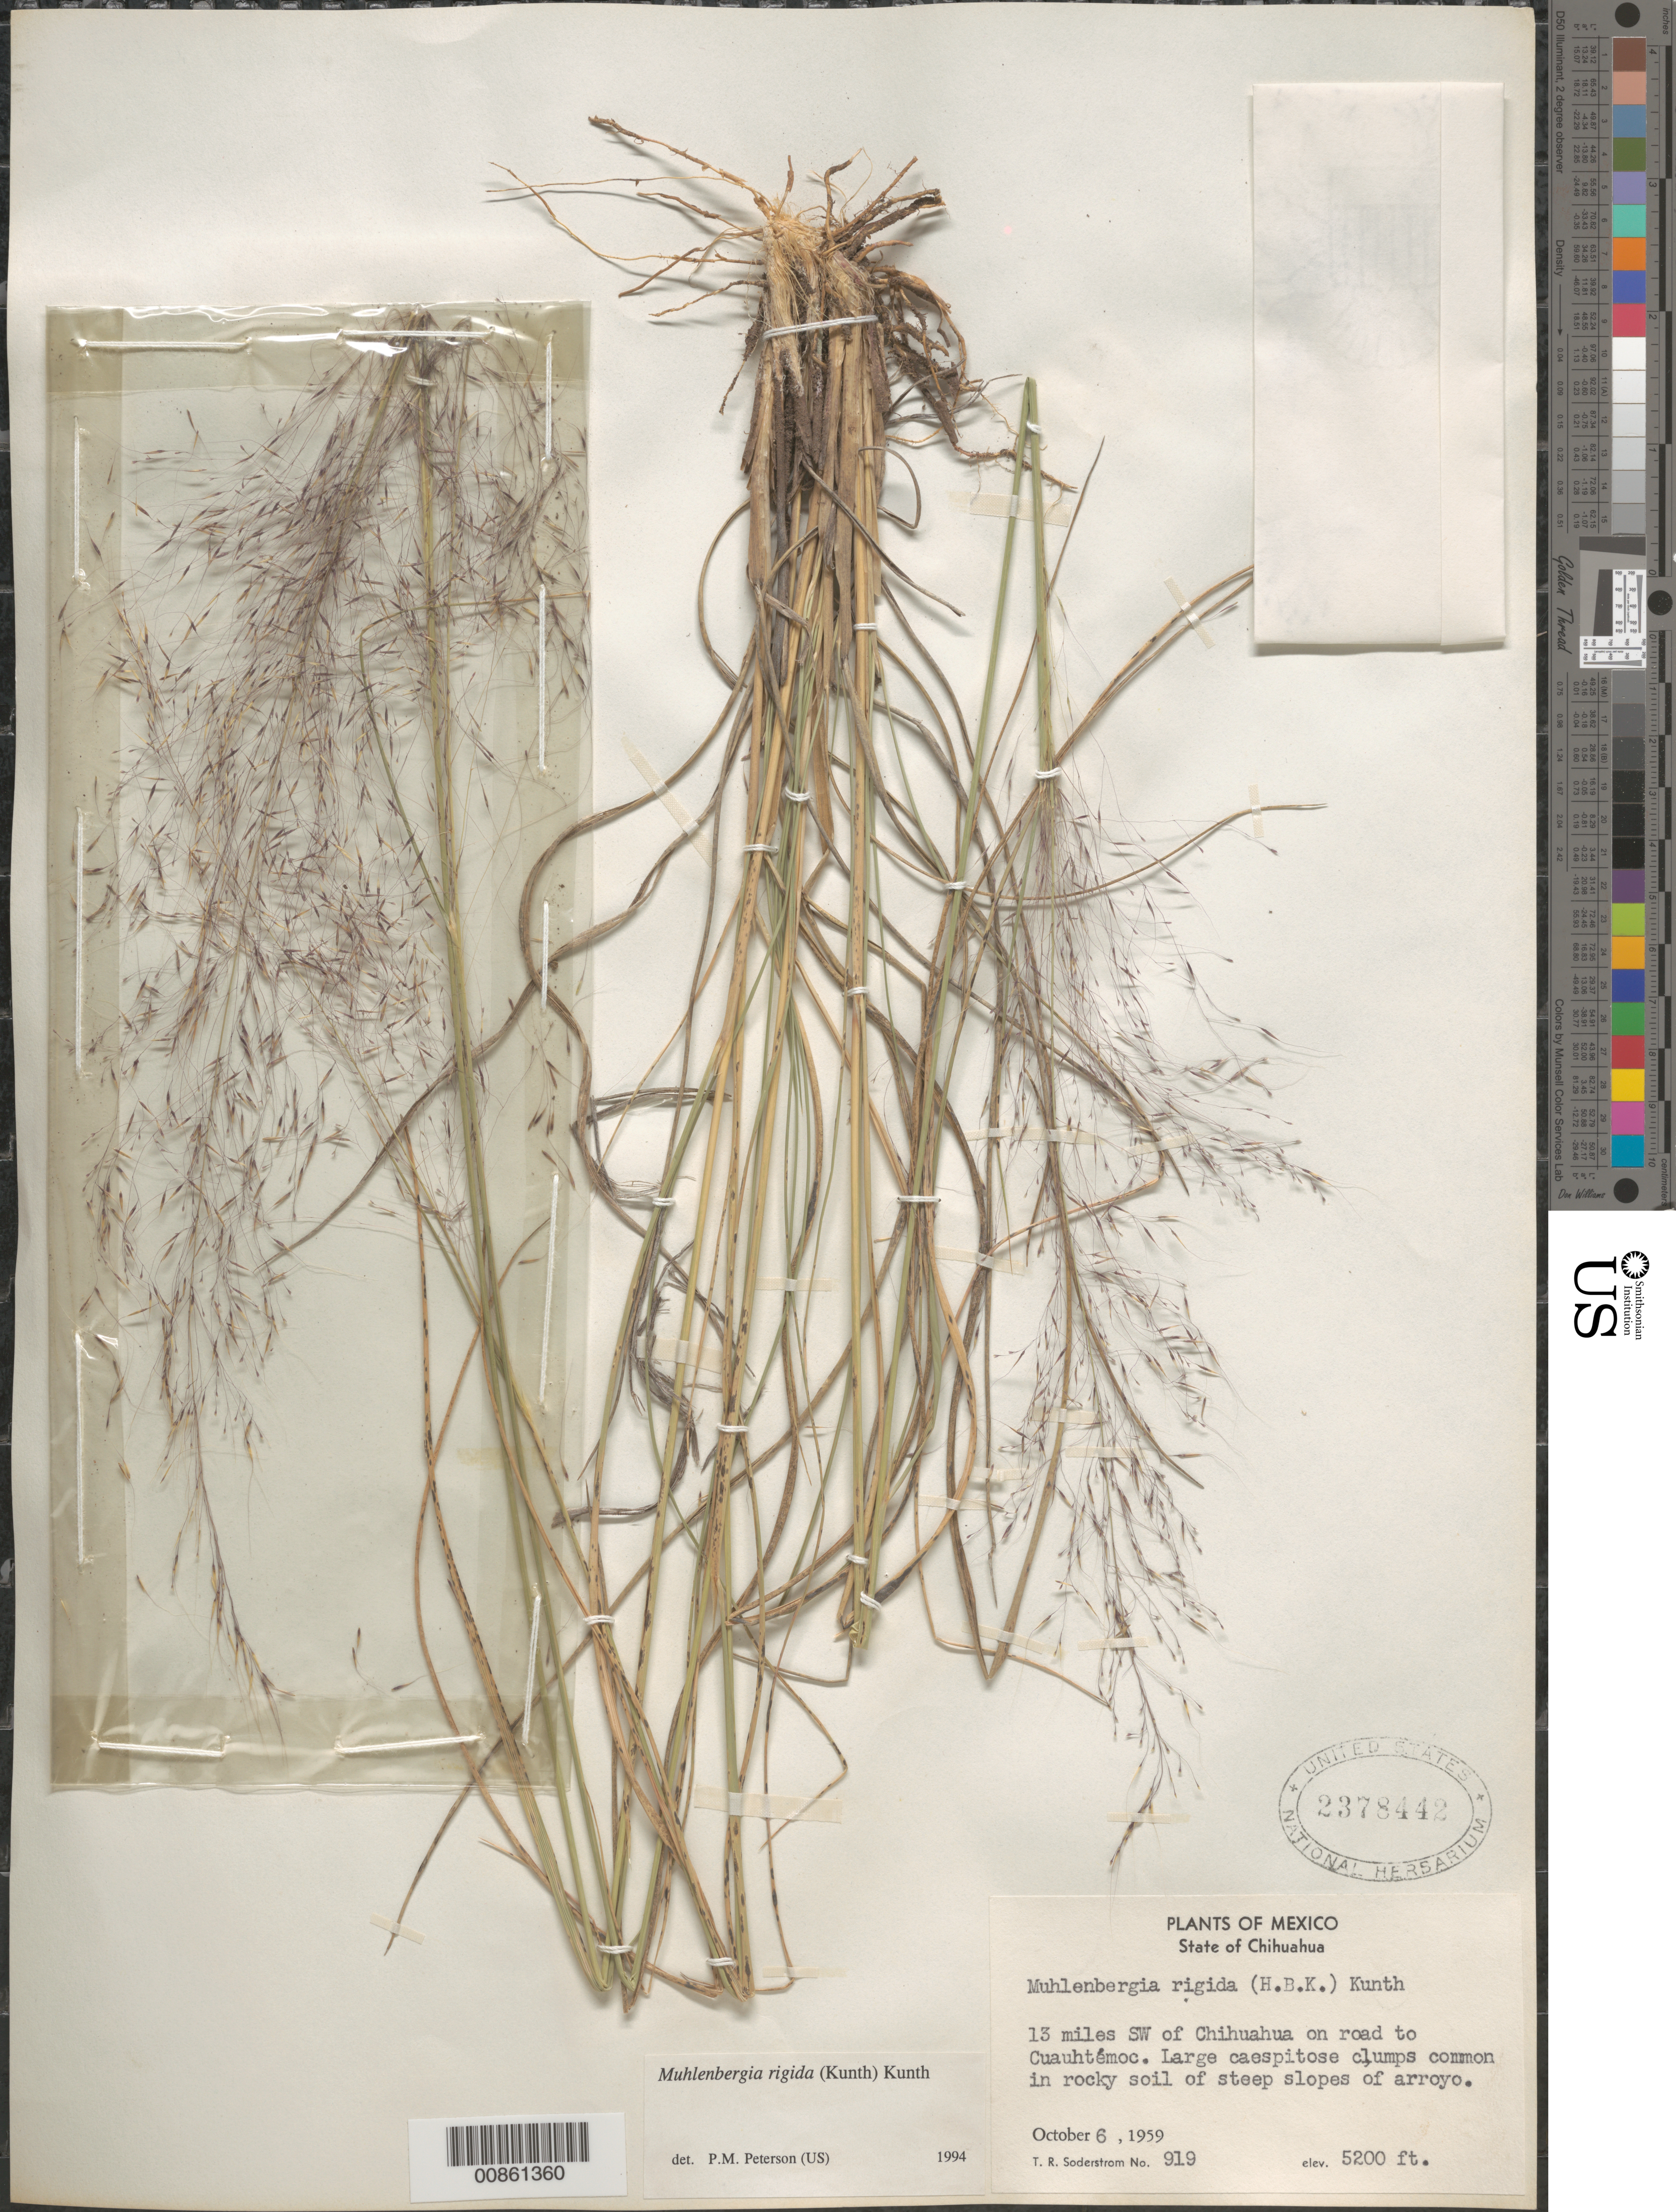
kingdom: Plantae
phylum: Tracheophyta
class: Liliopsida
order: Poales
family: Poaceae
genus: Muhlenbergia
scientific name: Muhlenbergia rigida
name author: (Kunth) Kunth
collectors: T. R. Soderstrom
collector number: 919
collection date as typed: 06 Oct 1959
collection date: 1959-10-06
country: Mexico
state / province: Chihuahua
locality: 13 mi SW of Chihuahua on road to Cuauhtemoc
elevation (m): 1585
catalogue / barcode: US 2378442